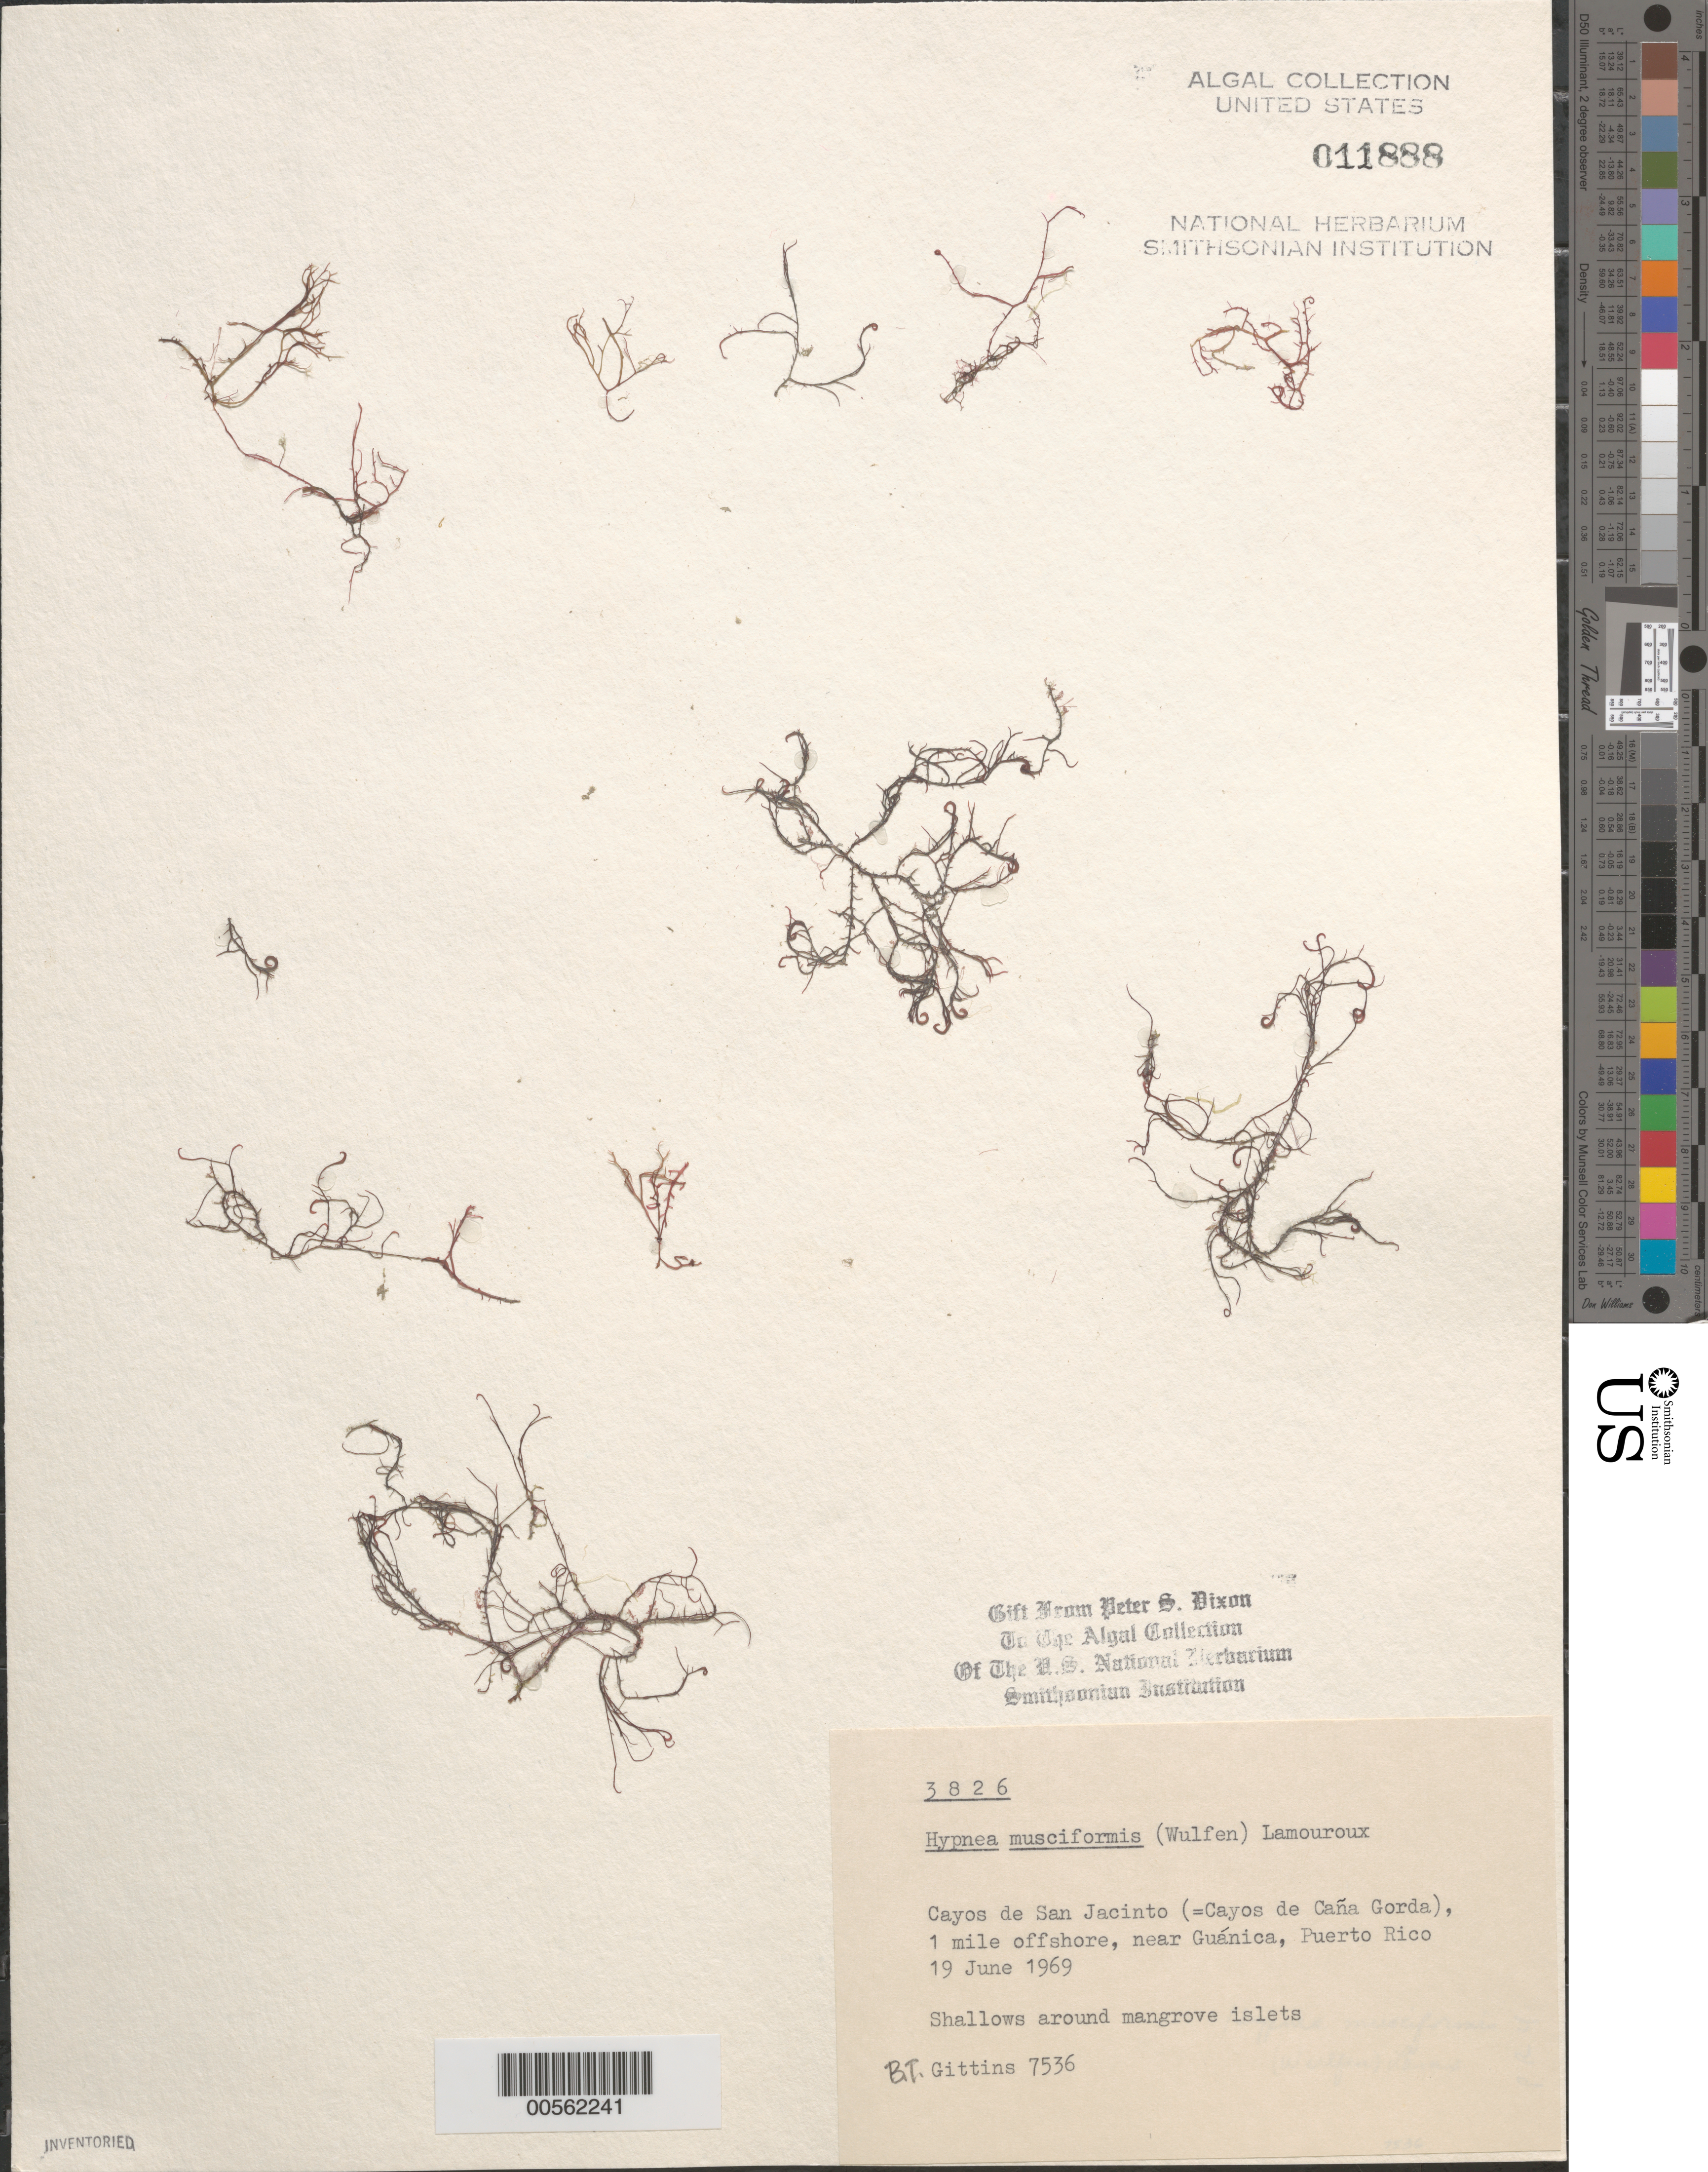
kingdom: Plantae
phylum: Rhodophyta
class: Florideophyceae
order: Gigartinales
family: Cystocloniaceae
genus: Hypnea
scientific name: Hypnea musciformis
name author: (Wulfen) J.V.Lamouroux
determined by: Dixon, P. S.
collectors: B. Gittins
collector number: BTG 7536 & PSD 3826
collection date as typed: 19 Jun 1969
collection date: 1969-06-19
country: Puerto Rico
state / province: Guanica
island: Cayos de San Jacinto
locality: Near Guanica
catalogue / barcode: US 11888